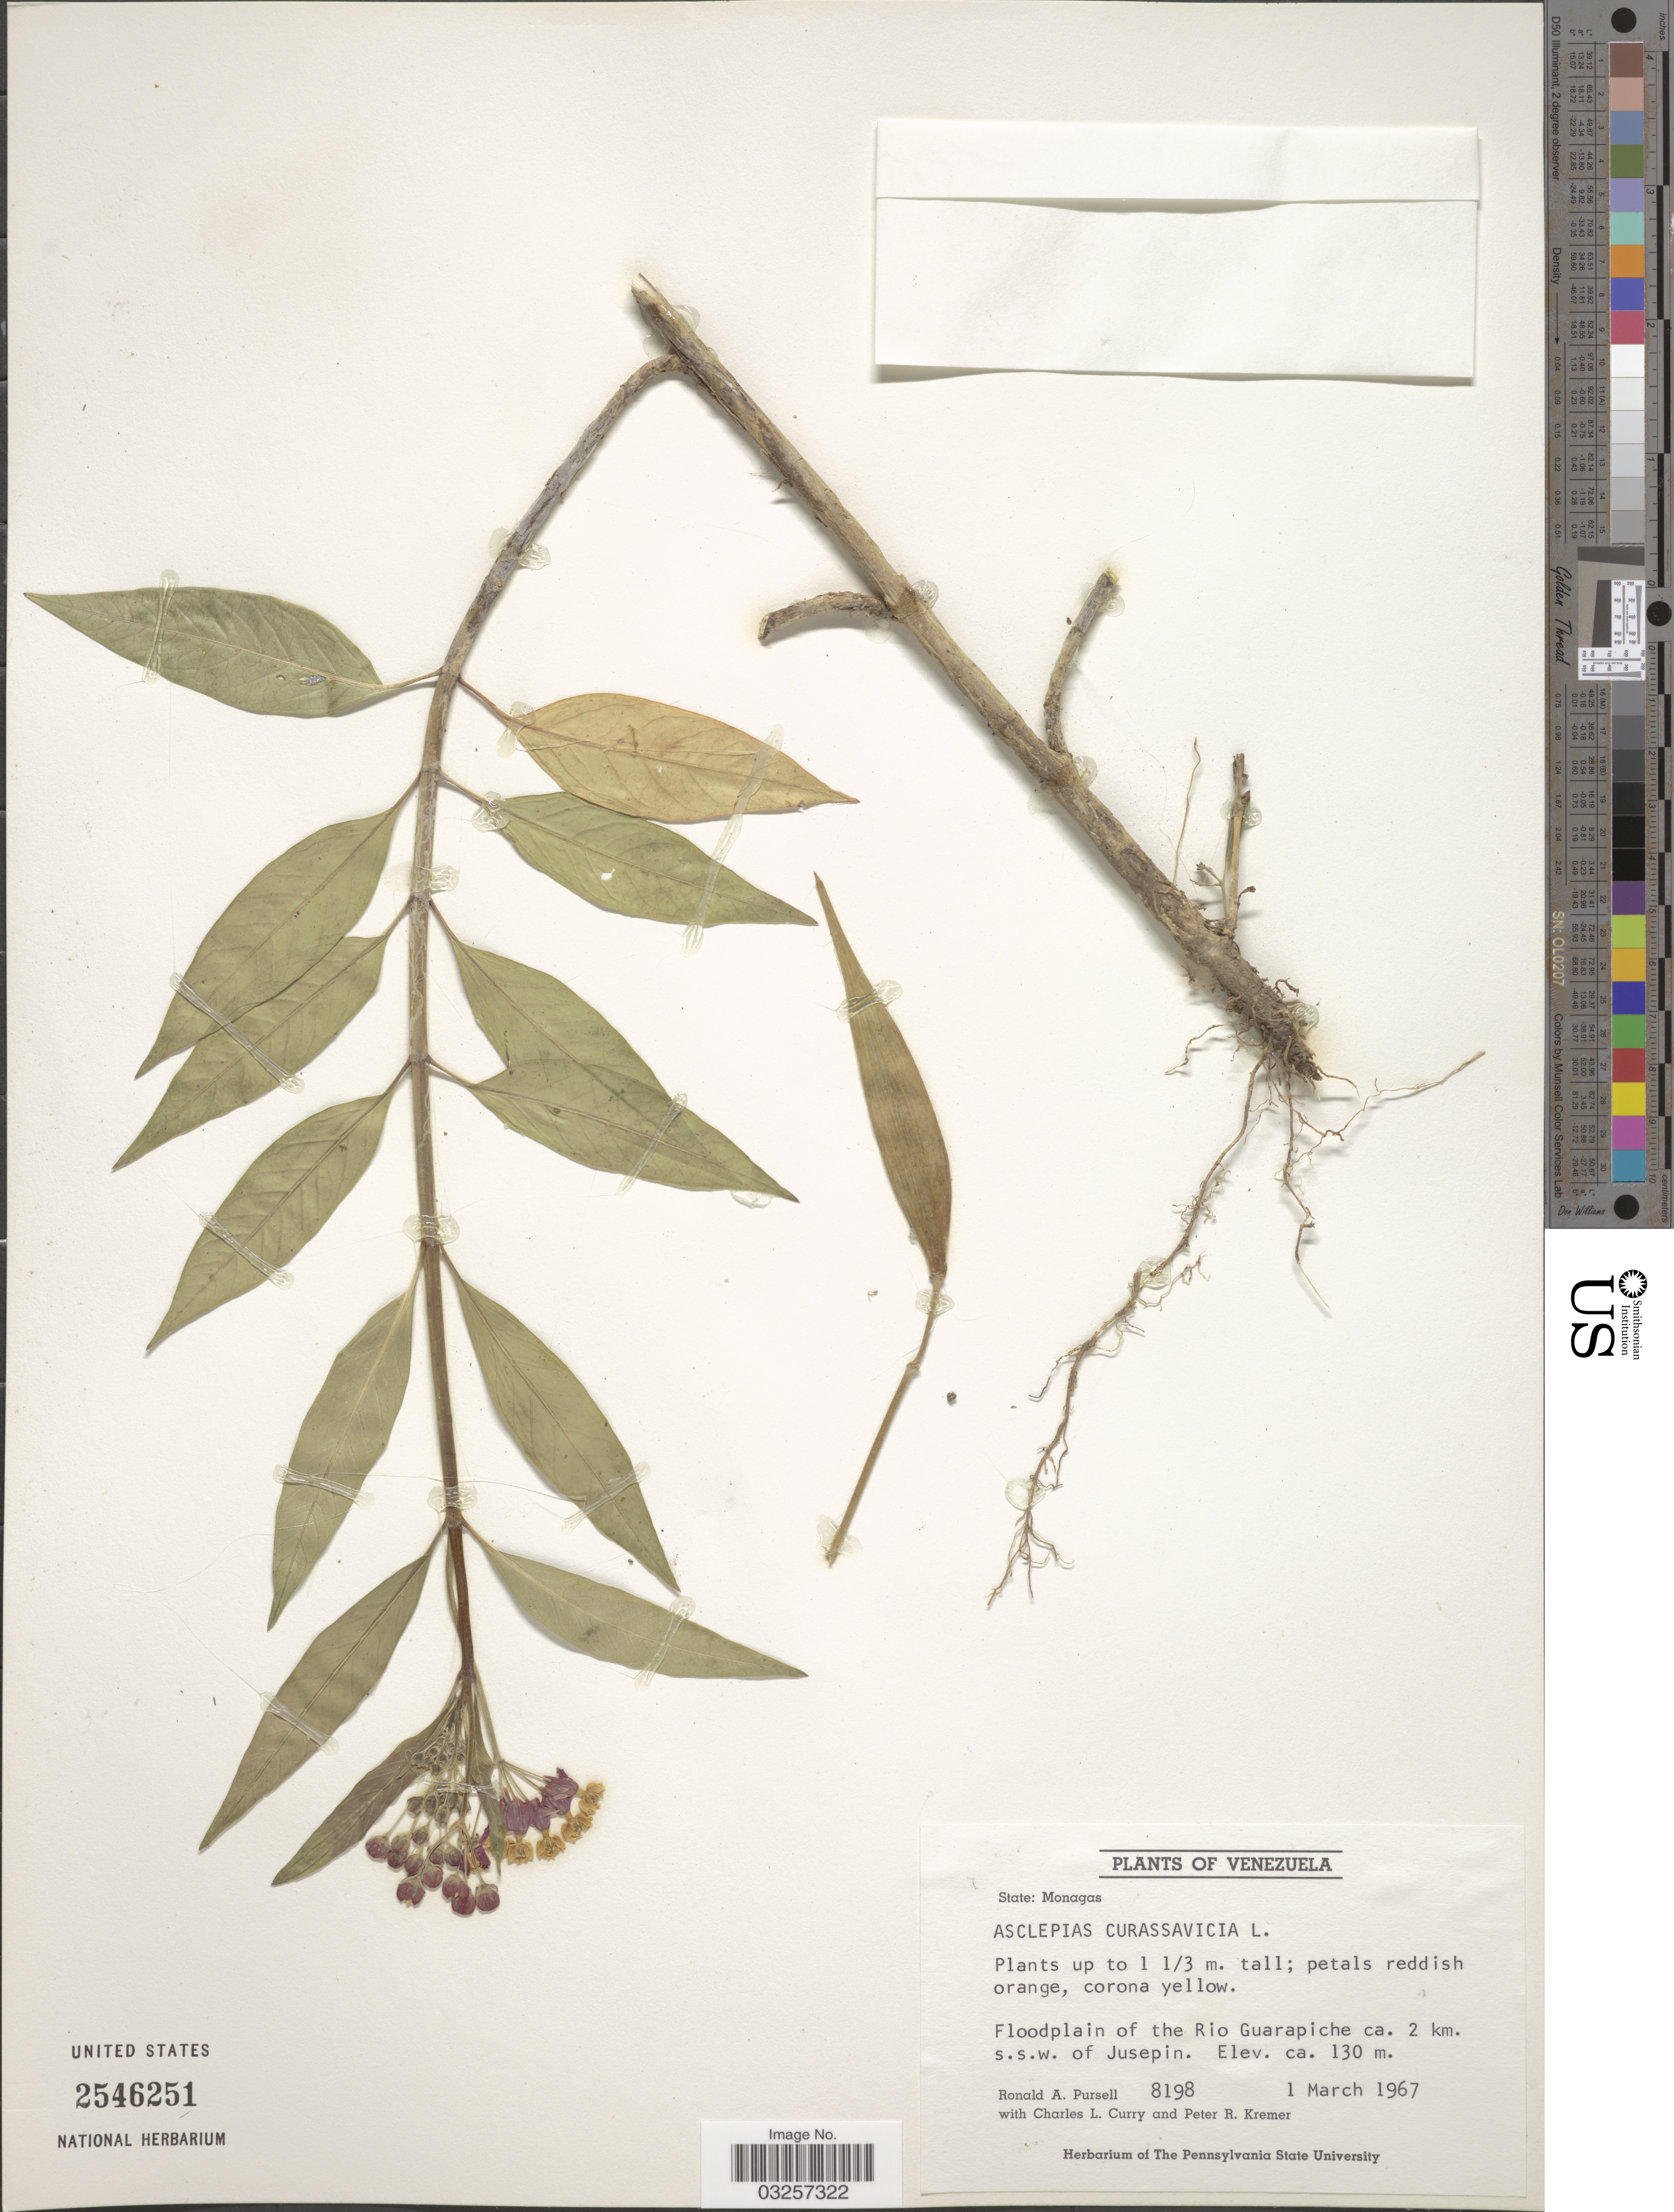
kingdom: Plantae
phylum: Tracheophyta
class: Magnoliopsida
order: Gentianales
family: Apocynaceae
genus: Asclepias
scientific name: Asclepias curassavica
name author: L.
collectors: R. A. Pursell, C. L. Curry & P. Kremer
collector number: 8198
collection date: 1967-03-01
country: Venezuela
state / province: Monagas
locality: Floodplain of the Rio Guarapiche ca. 2 km. s.s.w. of Jusepin.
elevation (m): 130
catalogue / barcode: US 2546251